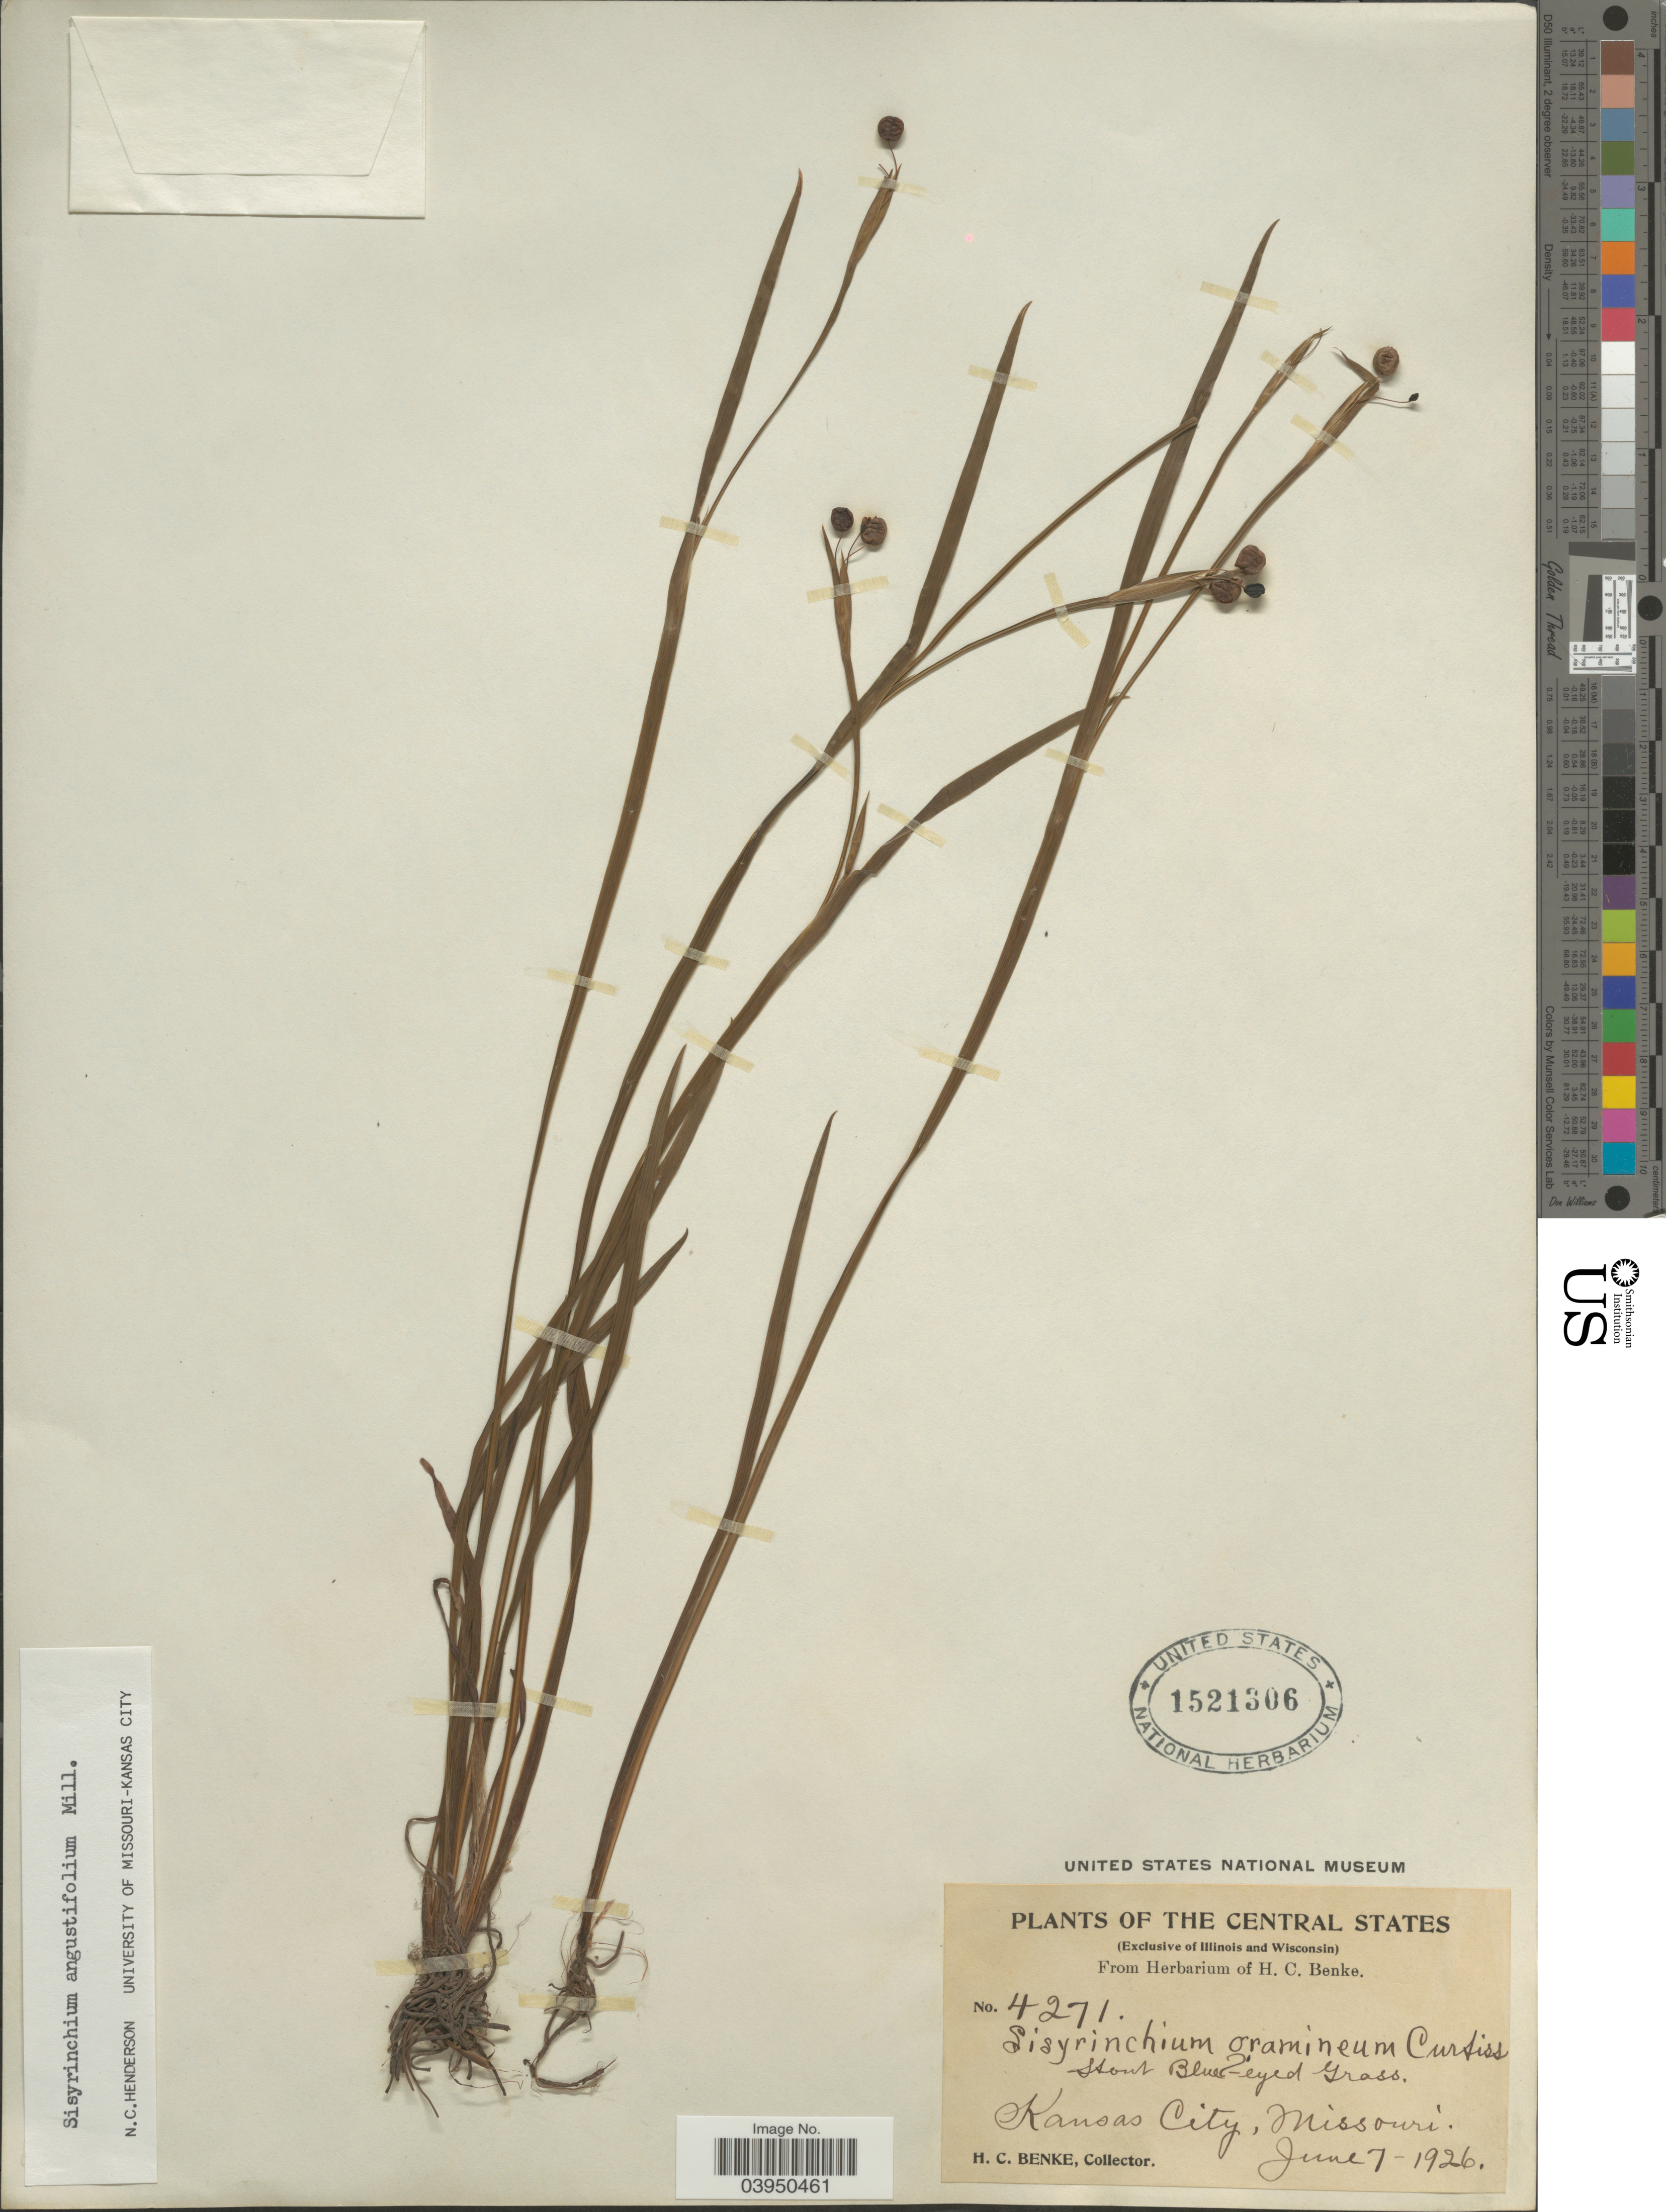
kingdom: Plantae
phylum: Tracheophyta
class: Liliopsida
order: Asparagales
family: Iridaceae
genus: Sisyrinchium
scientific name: Sisyrinchium angustifolium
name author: Mill.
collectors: H. Benke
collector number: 4271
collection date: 1926-06-07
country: United States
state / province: Missouri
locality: The Central States. Kansas City.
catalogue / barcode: US 1521306